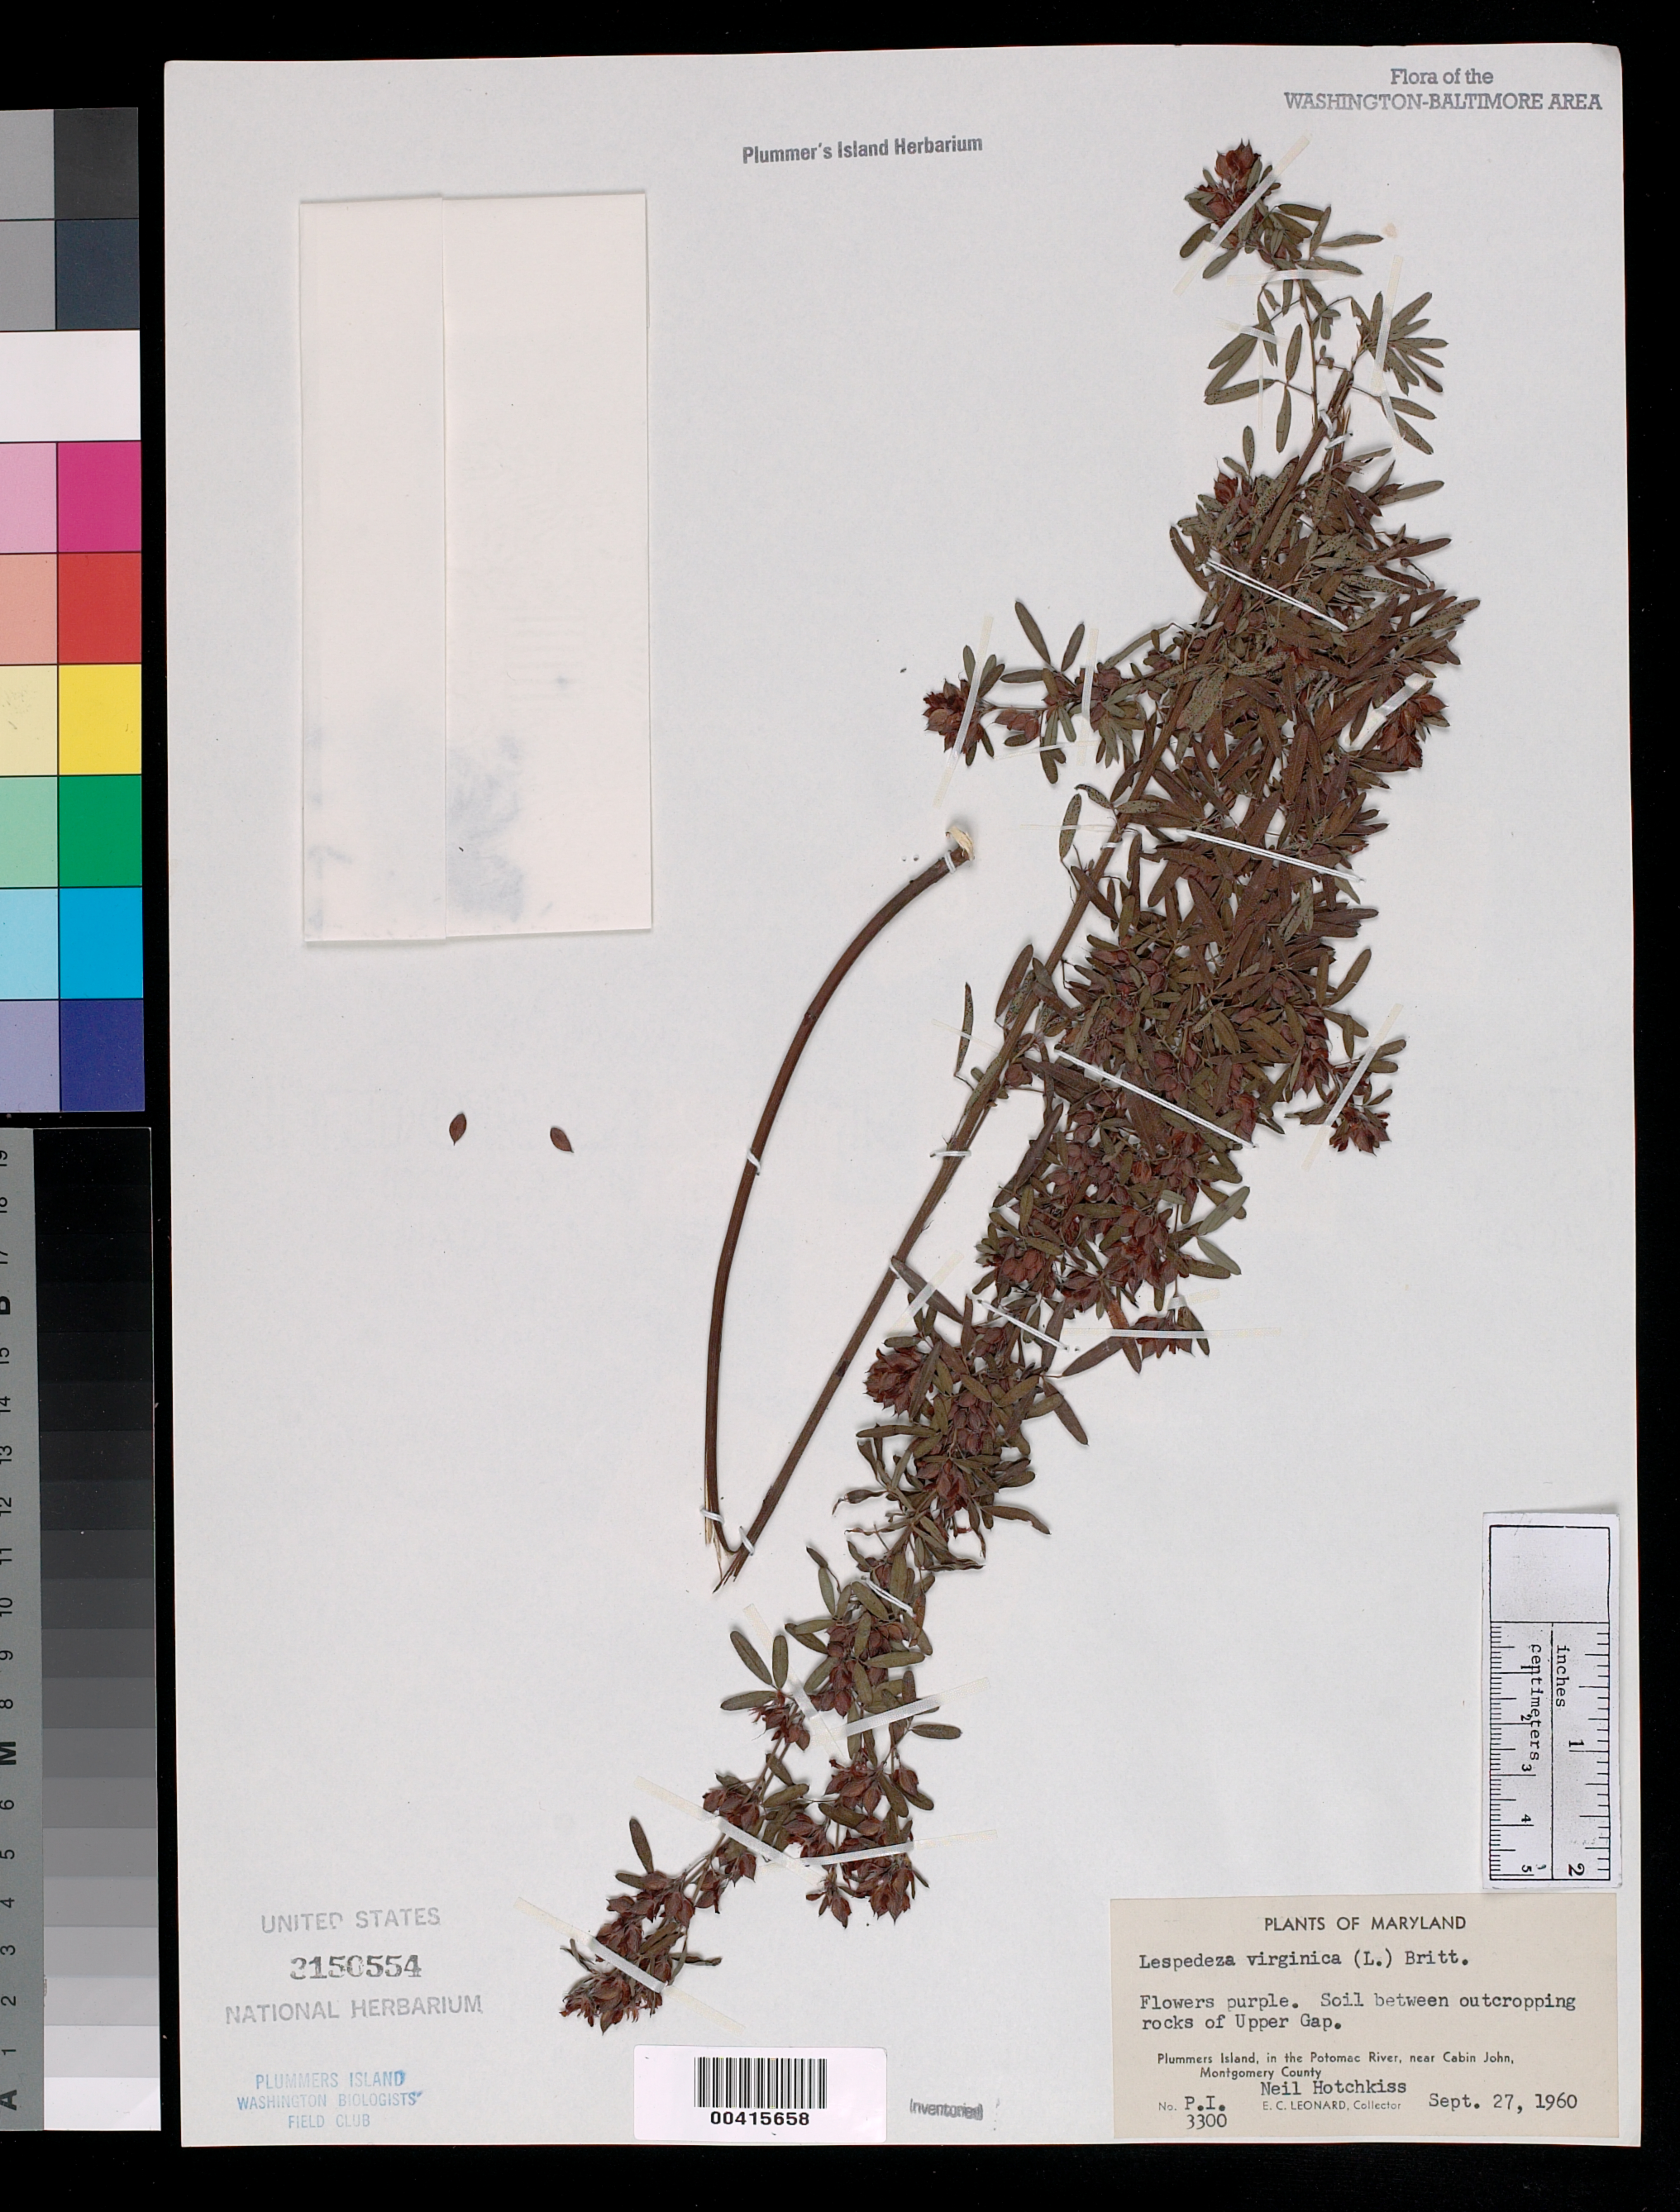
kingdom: Plantae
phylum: Tracheophyta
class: Magnoliopsida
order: Fabales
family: Fabaceae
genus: Lespedeza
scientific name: Lespedeza virginica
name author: (L.) Britton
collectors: E. C. Leonard & N. Hotchkiss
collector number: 3300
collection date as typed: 27 Sep 1960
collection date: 1960-09-27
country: United States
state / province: Maryland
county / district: Montgomery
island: Plummers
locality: Plummer's Island; between outcropping rocks of Upper Gap C. & O. Canal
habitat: Soil between rocks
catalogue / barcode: US 3150554